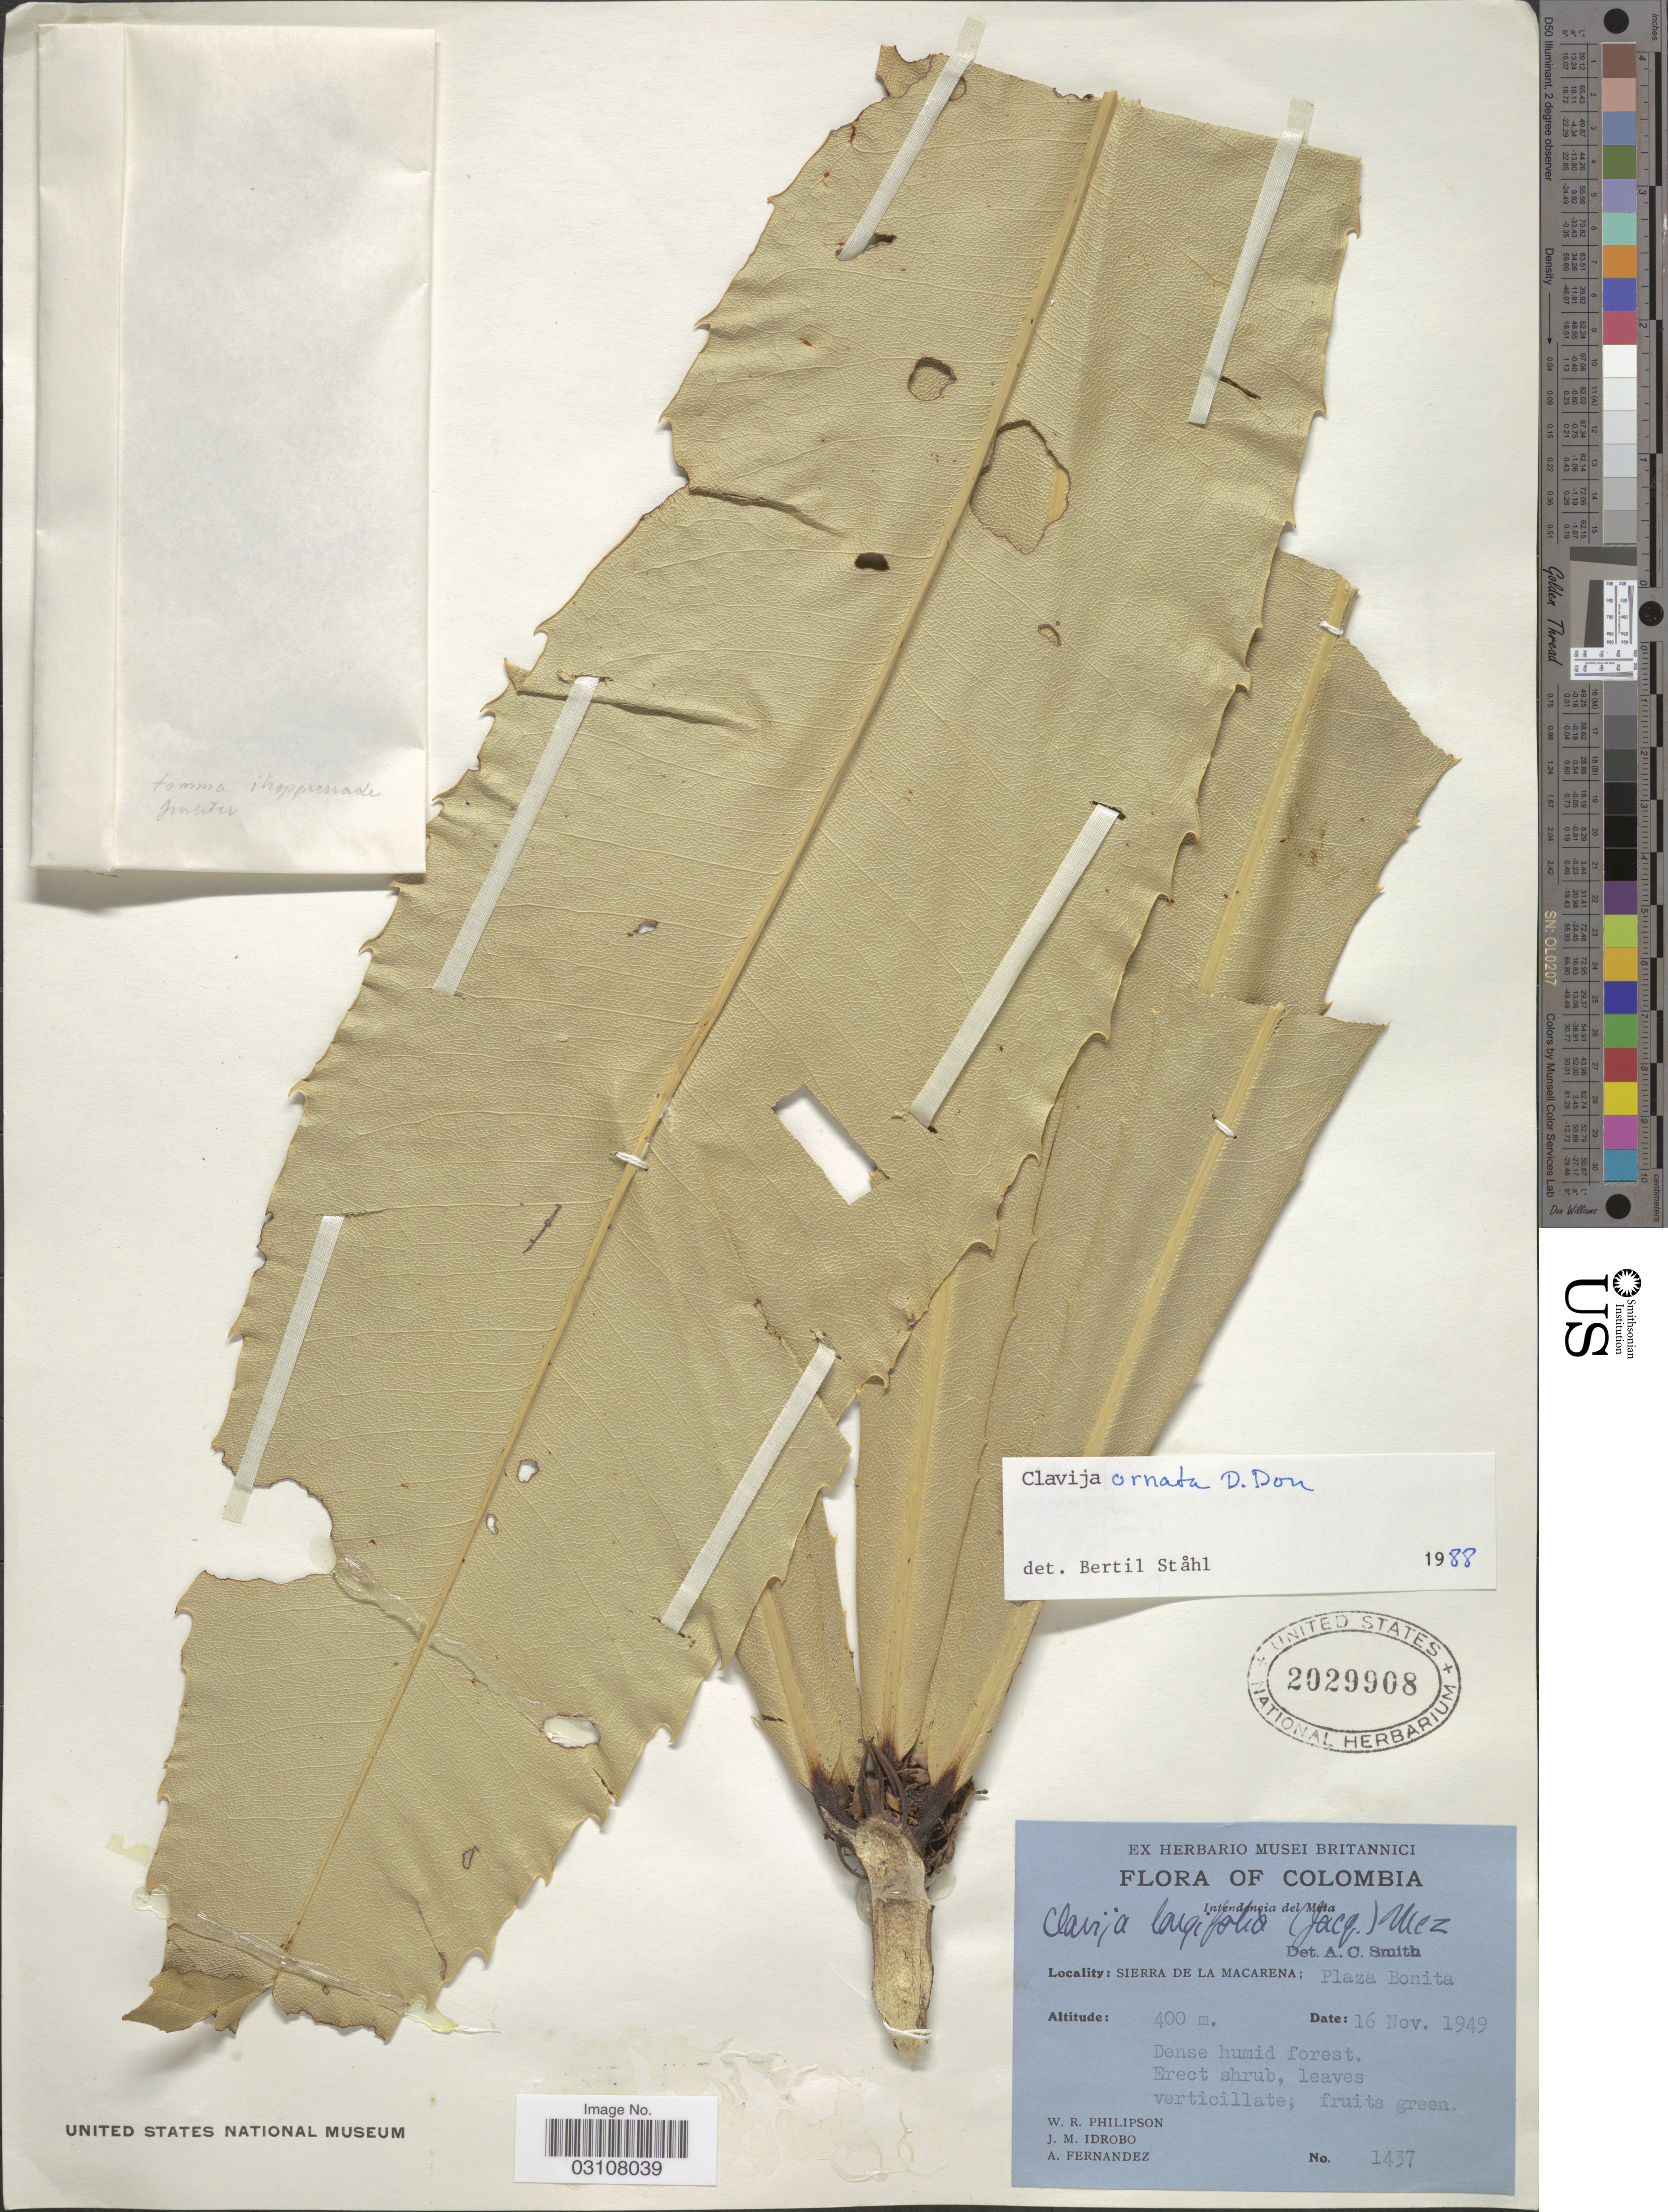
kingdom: Plantae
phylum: Tracheophyta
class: Magnoliopsida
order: Ericales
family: Primulaceae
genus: Clavija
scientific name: Clavija ornata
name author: D. Don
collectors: W. R. Philipson, J. M. Idrobo & A. Fernandez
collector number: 1437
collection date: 1949-11-16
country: Colombia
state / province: Meta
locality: Intendencia del Meta, Sierra de la Macarena; Plaza Bonita.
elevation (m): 400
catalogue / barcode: US 2029908